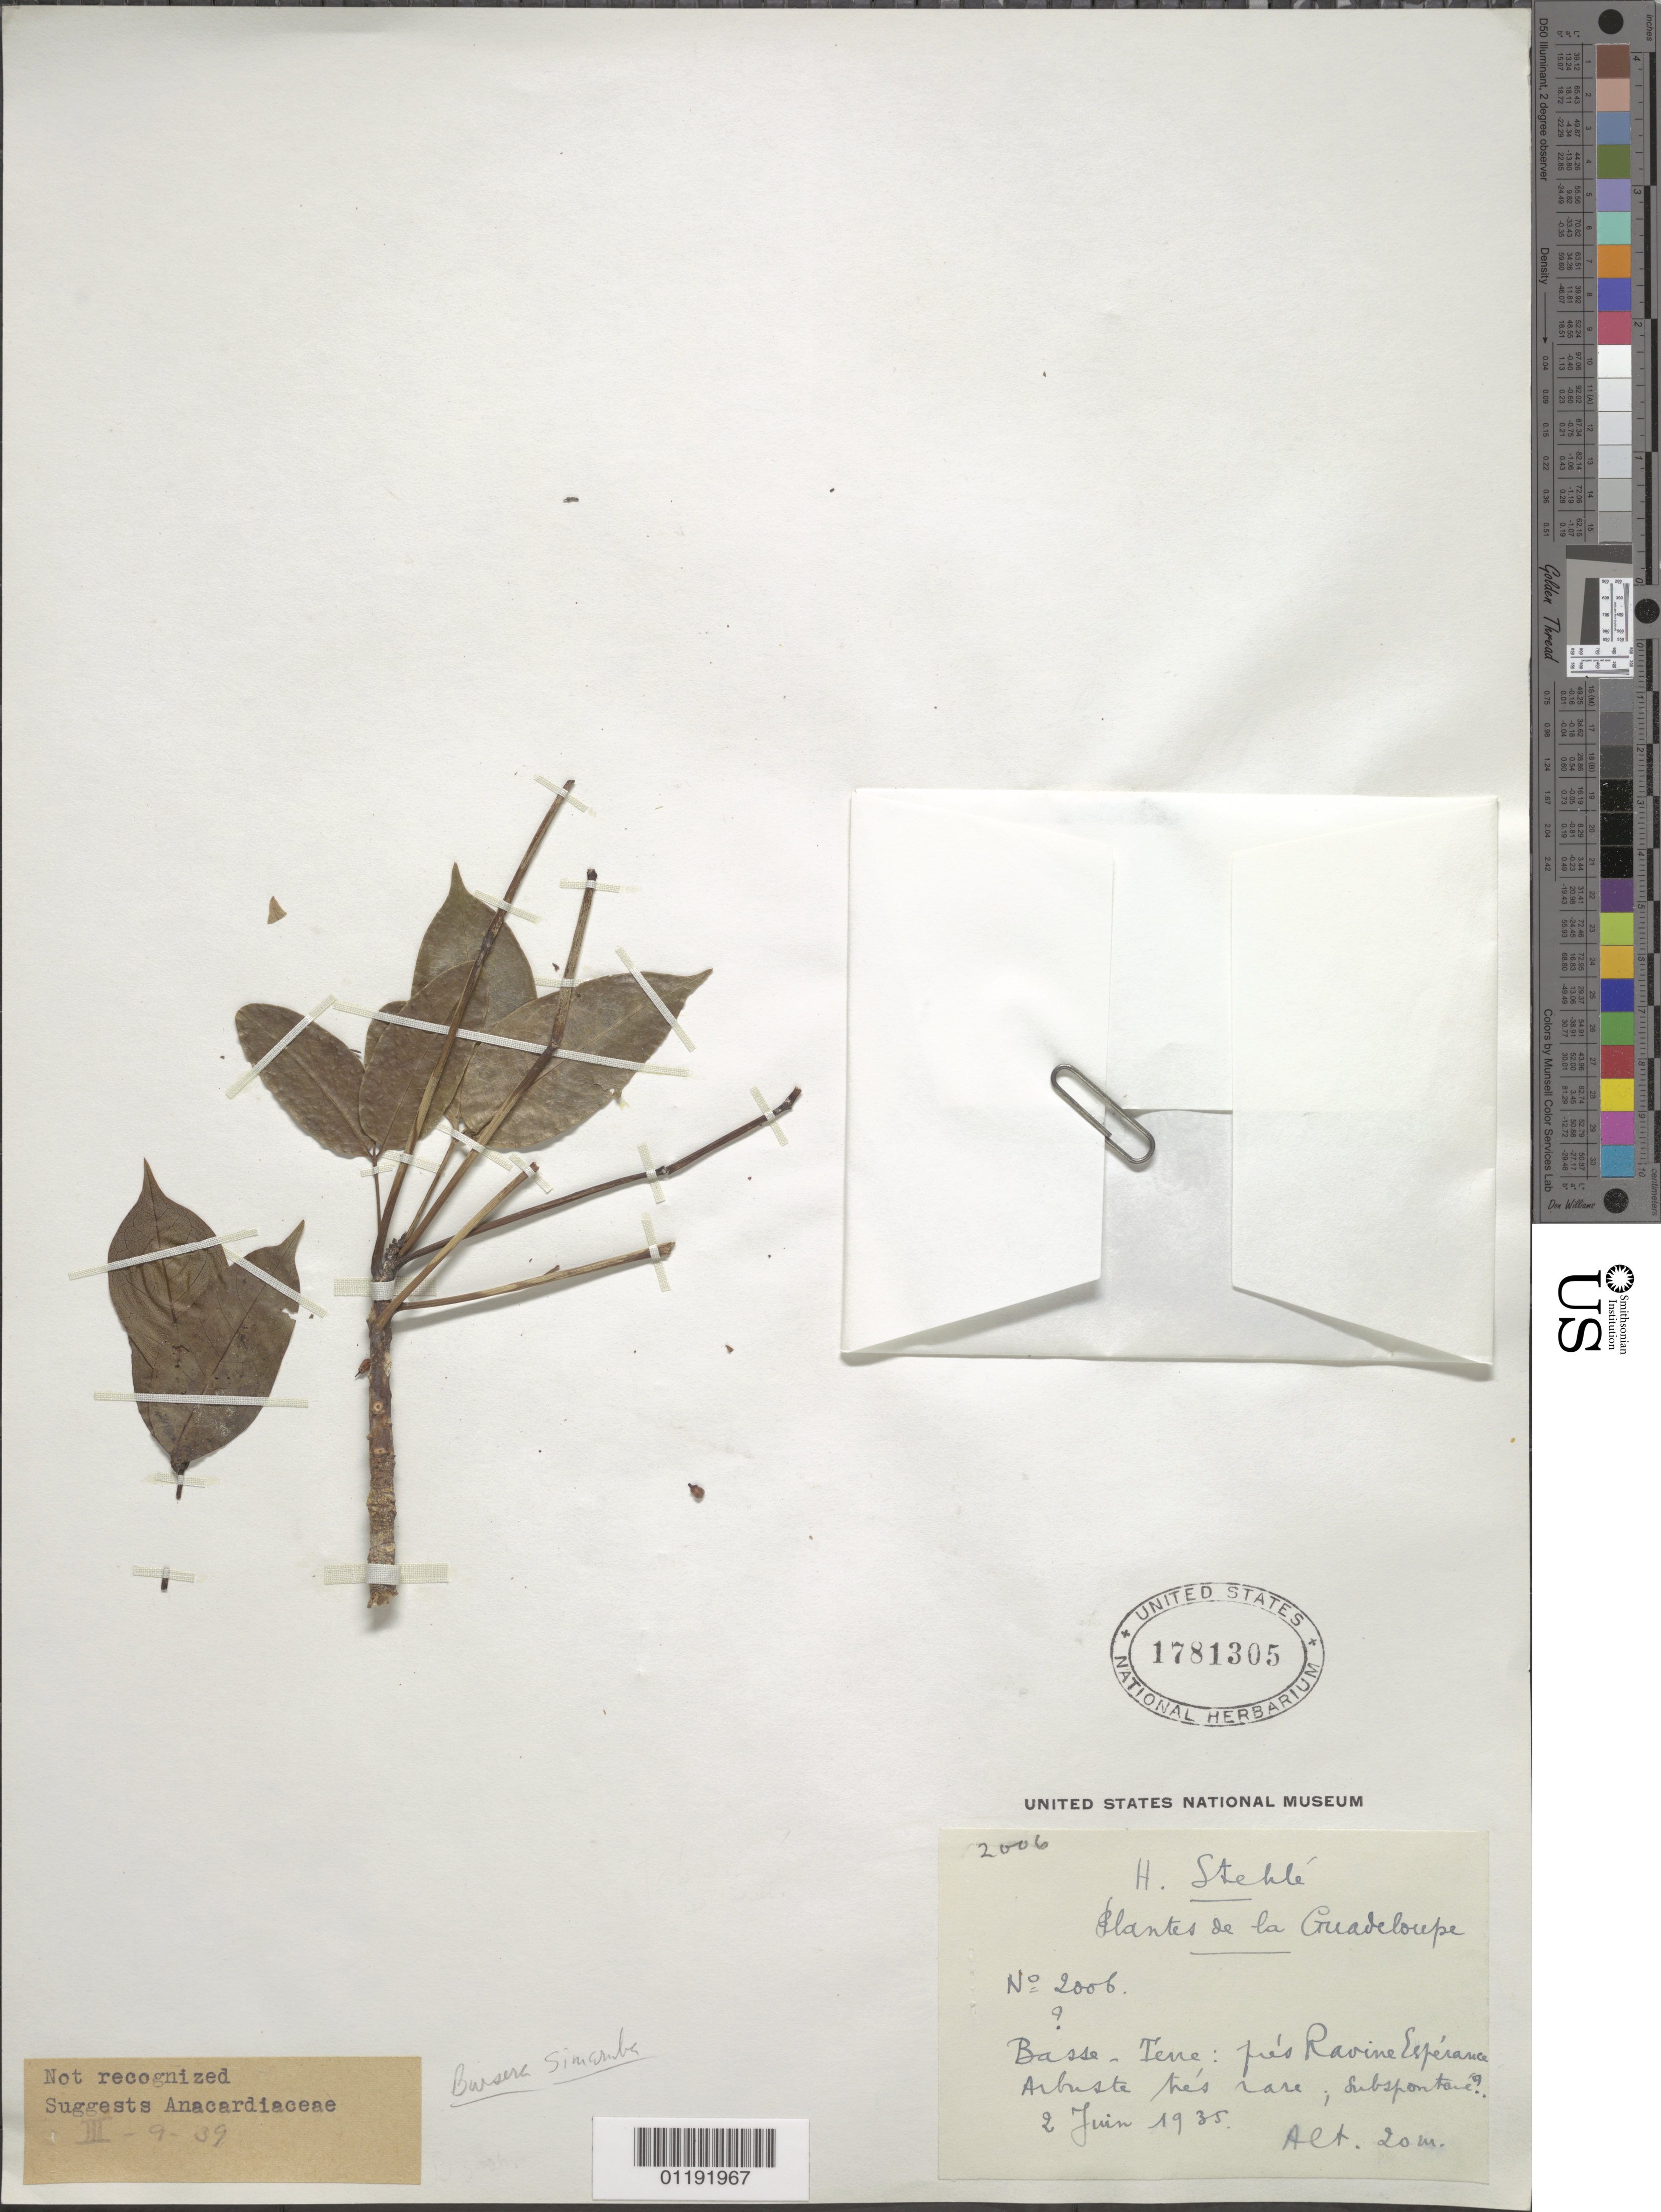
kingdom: Plantae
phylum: Tracheophyta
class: Magnoliopsida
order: Sapindales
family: Burseraceae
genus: Bursera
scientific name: Bursera simaruba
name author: (L.) Sarg.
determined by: Strong, Mark T., (BOT), Smithsonian Institution - National Museum of Natural History (UNITED STATES)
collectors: H. Stehlé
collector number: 2006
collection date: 1935-06-02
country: Guadeloupe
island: Basse-Terre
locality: Ravine Esperance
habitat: Ravine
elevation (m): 20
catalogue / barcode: US 1781305